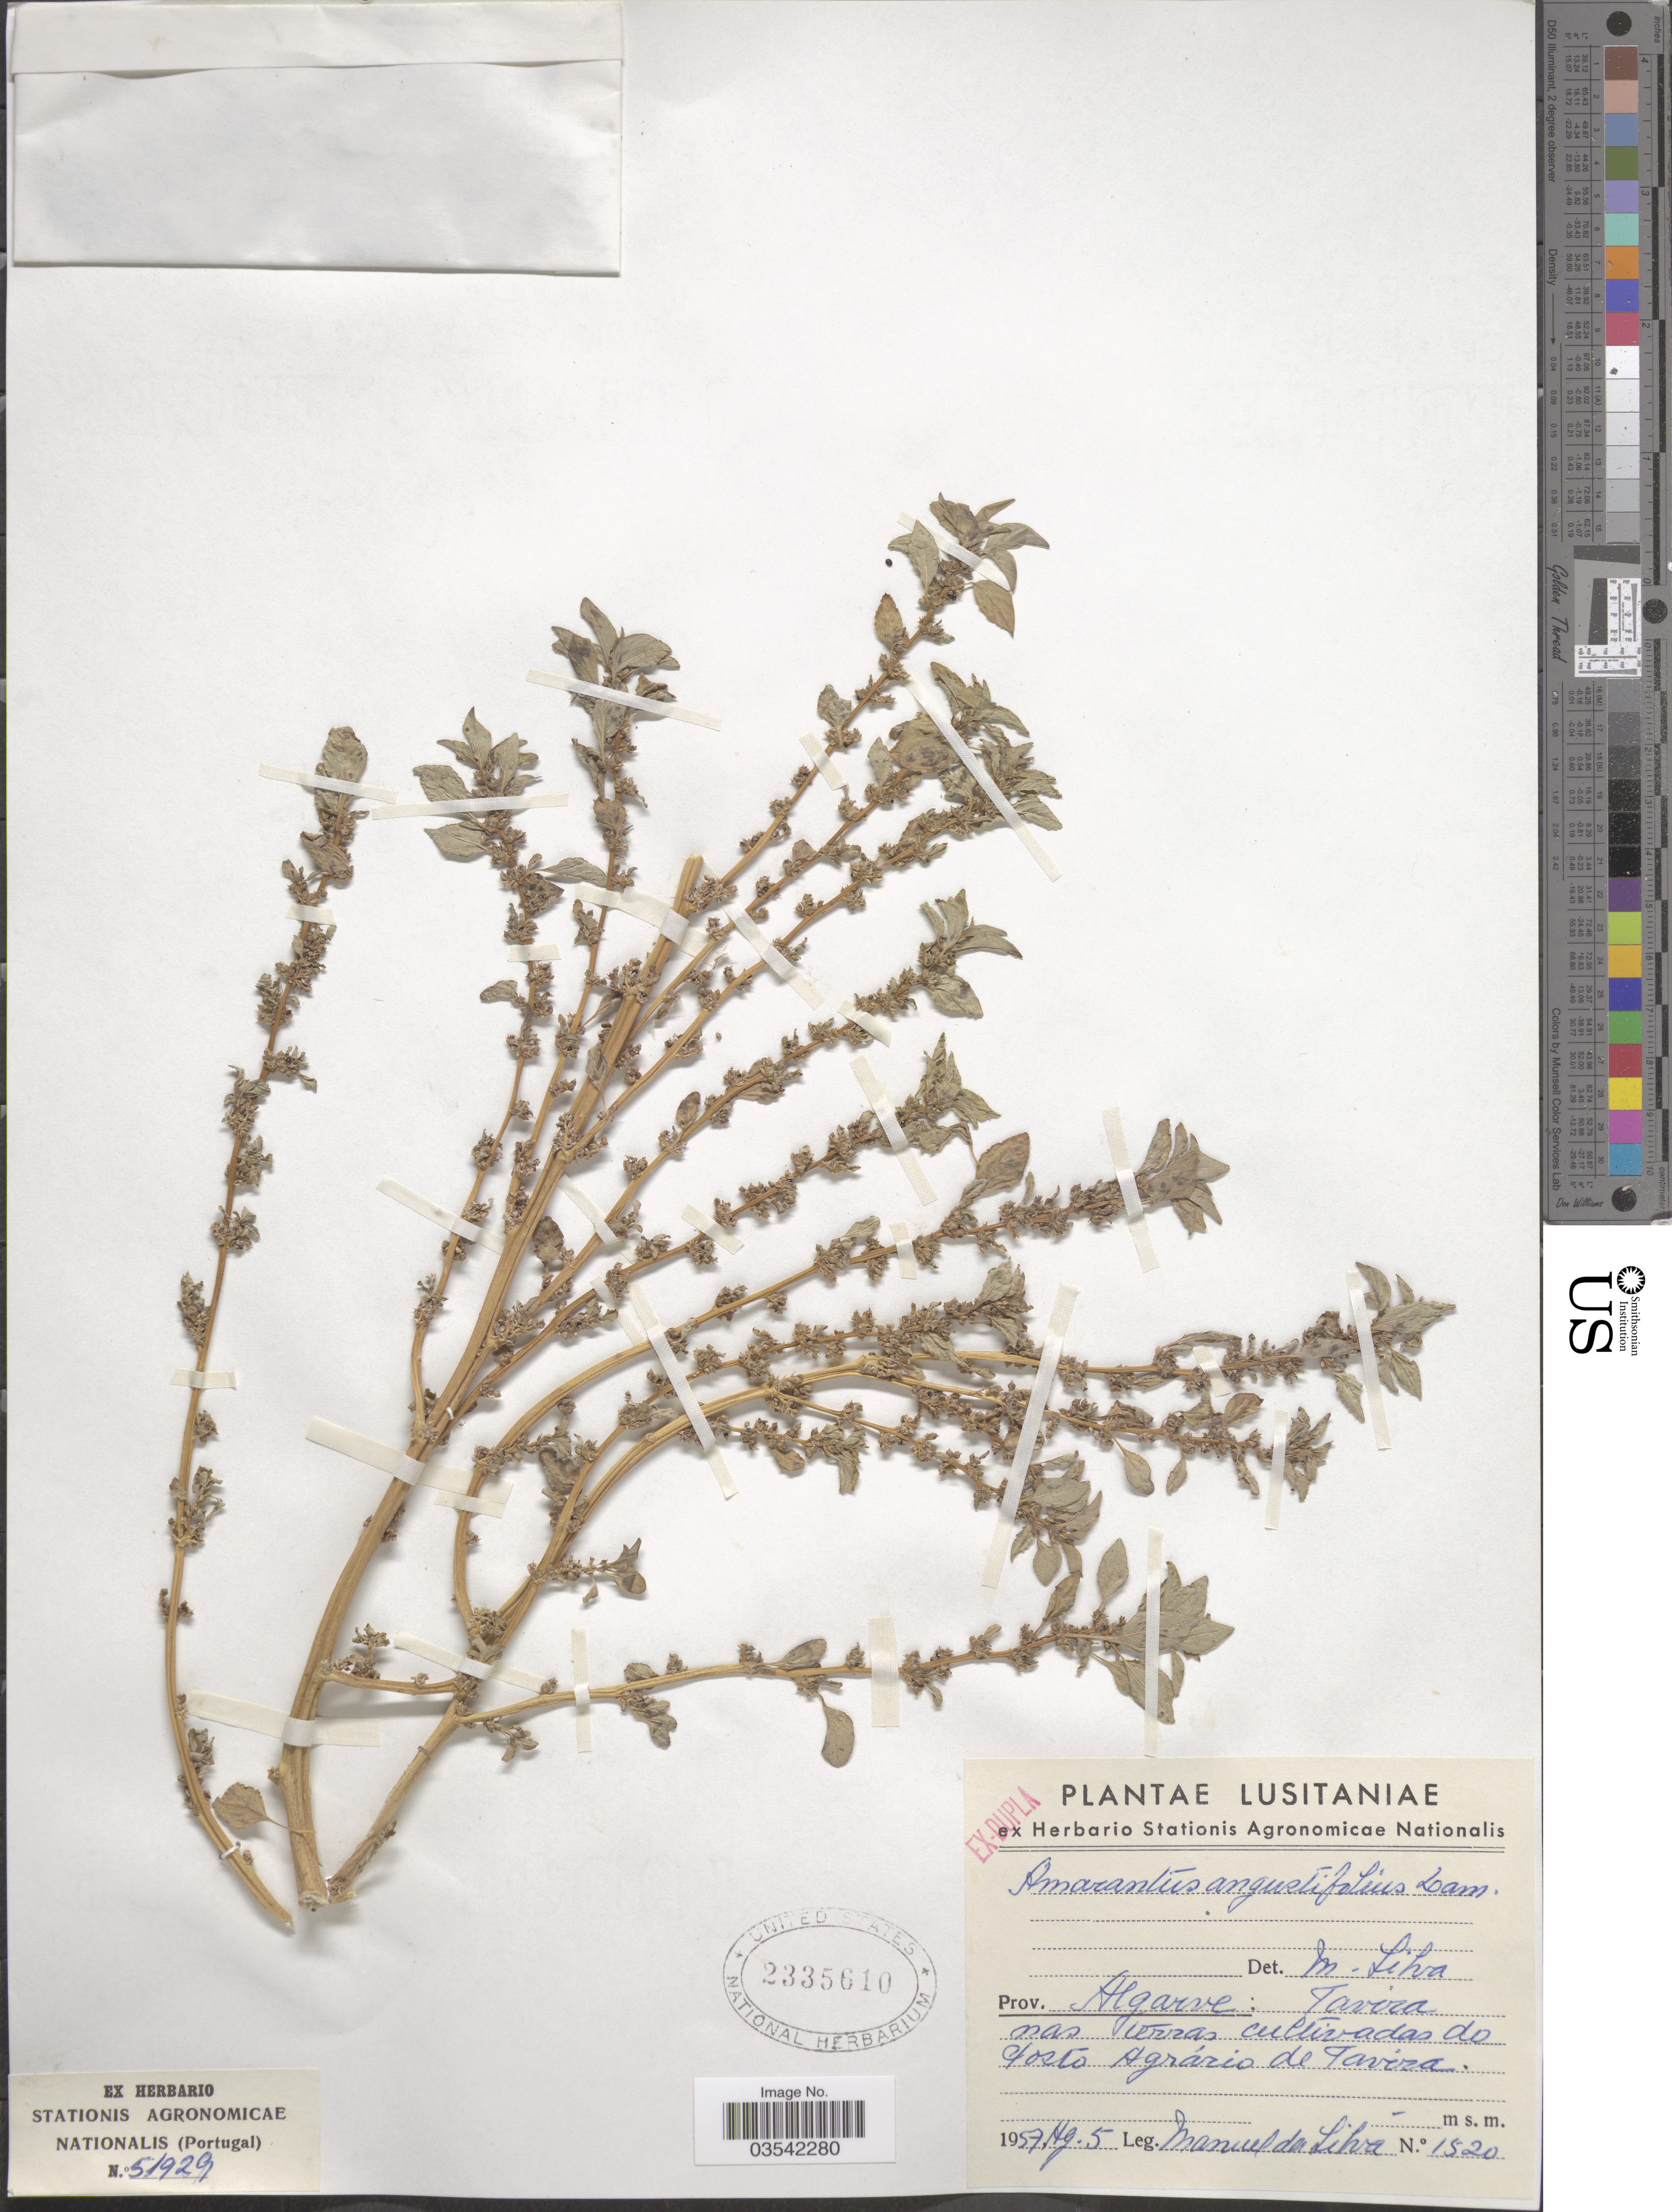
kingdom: Plantae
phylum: Tracheophyta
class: Magnoliopsida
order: Caryophyllales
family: Amaranthaceae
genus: Amaranthus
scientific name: Amaranthus angustifolius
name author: M. Bieb. ex Willd.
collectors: M. Da Silva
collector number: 1520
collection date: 1957-08-05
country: Portugal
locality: Lusitaniae. Prov. Algarve: Tavira nas terras cultivadas do Posto Agrário de Tavira.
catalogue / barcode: US 2335610